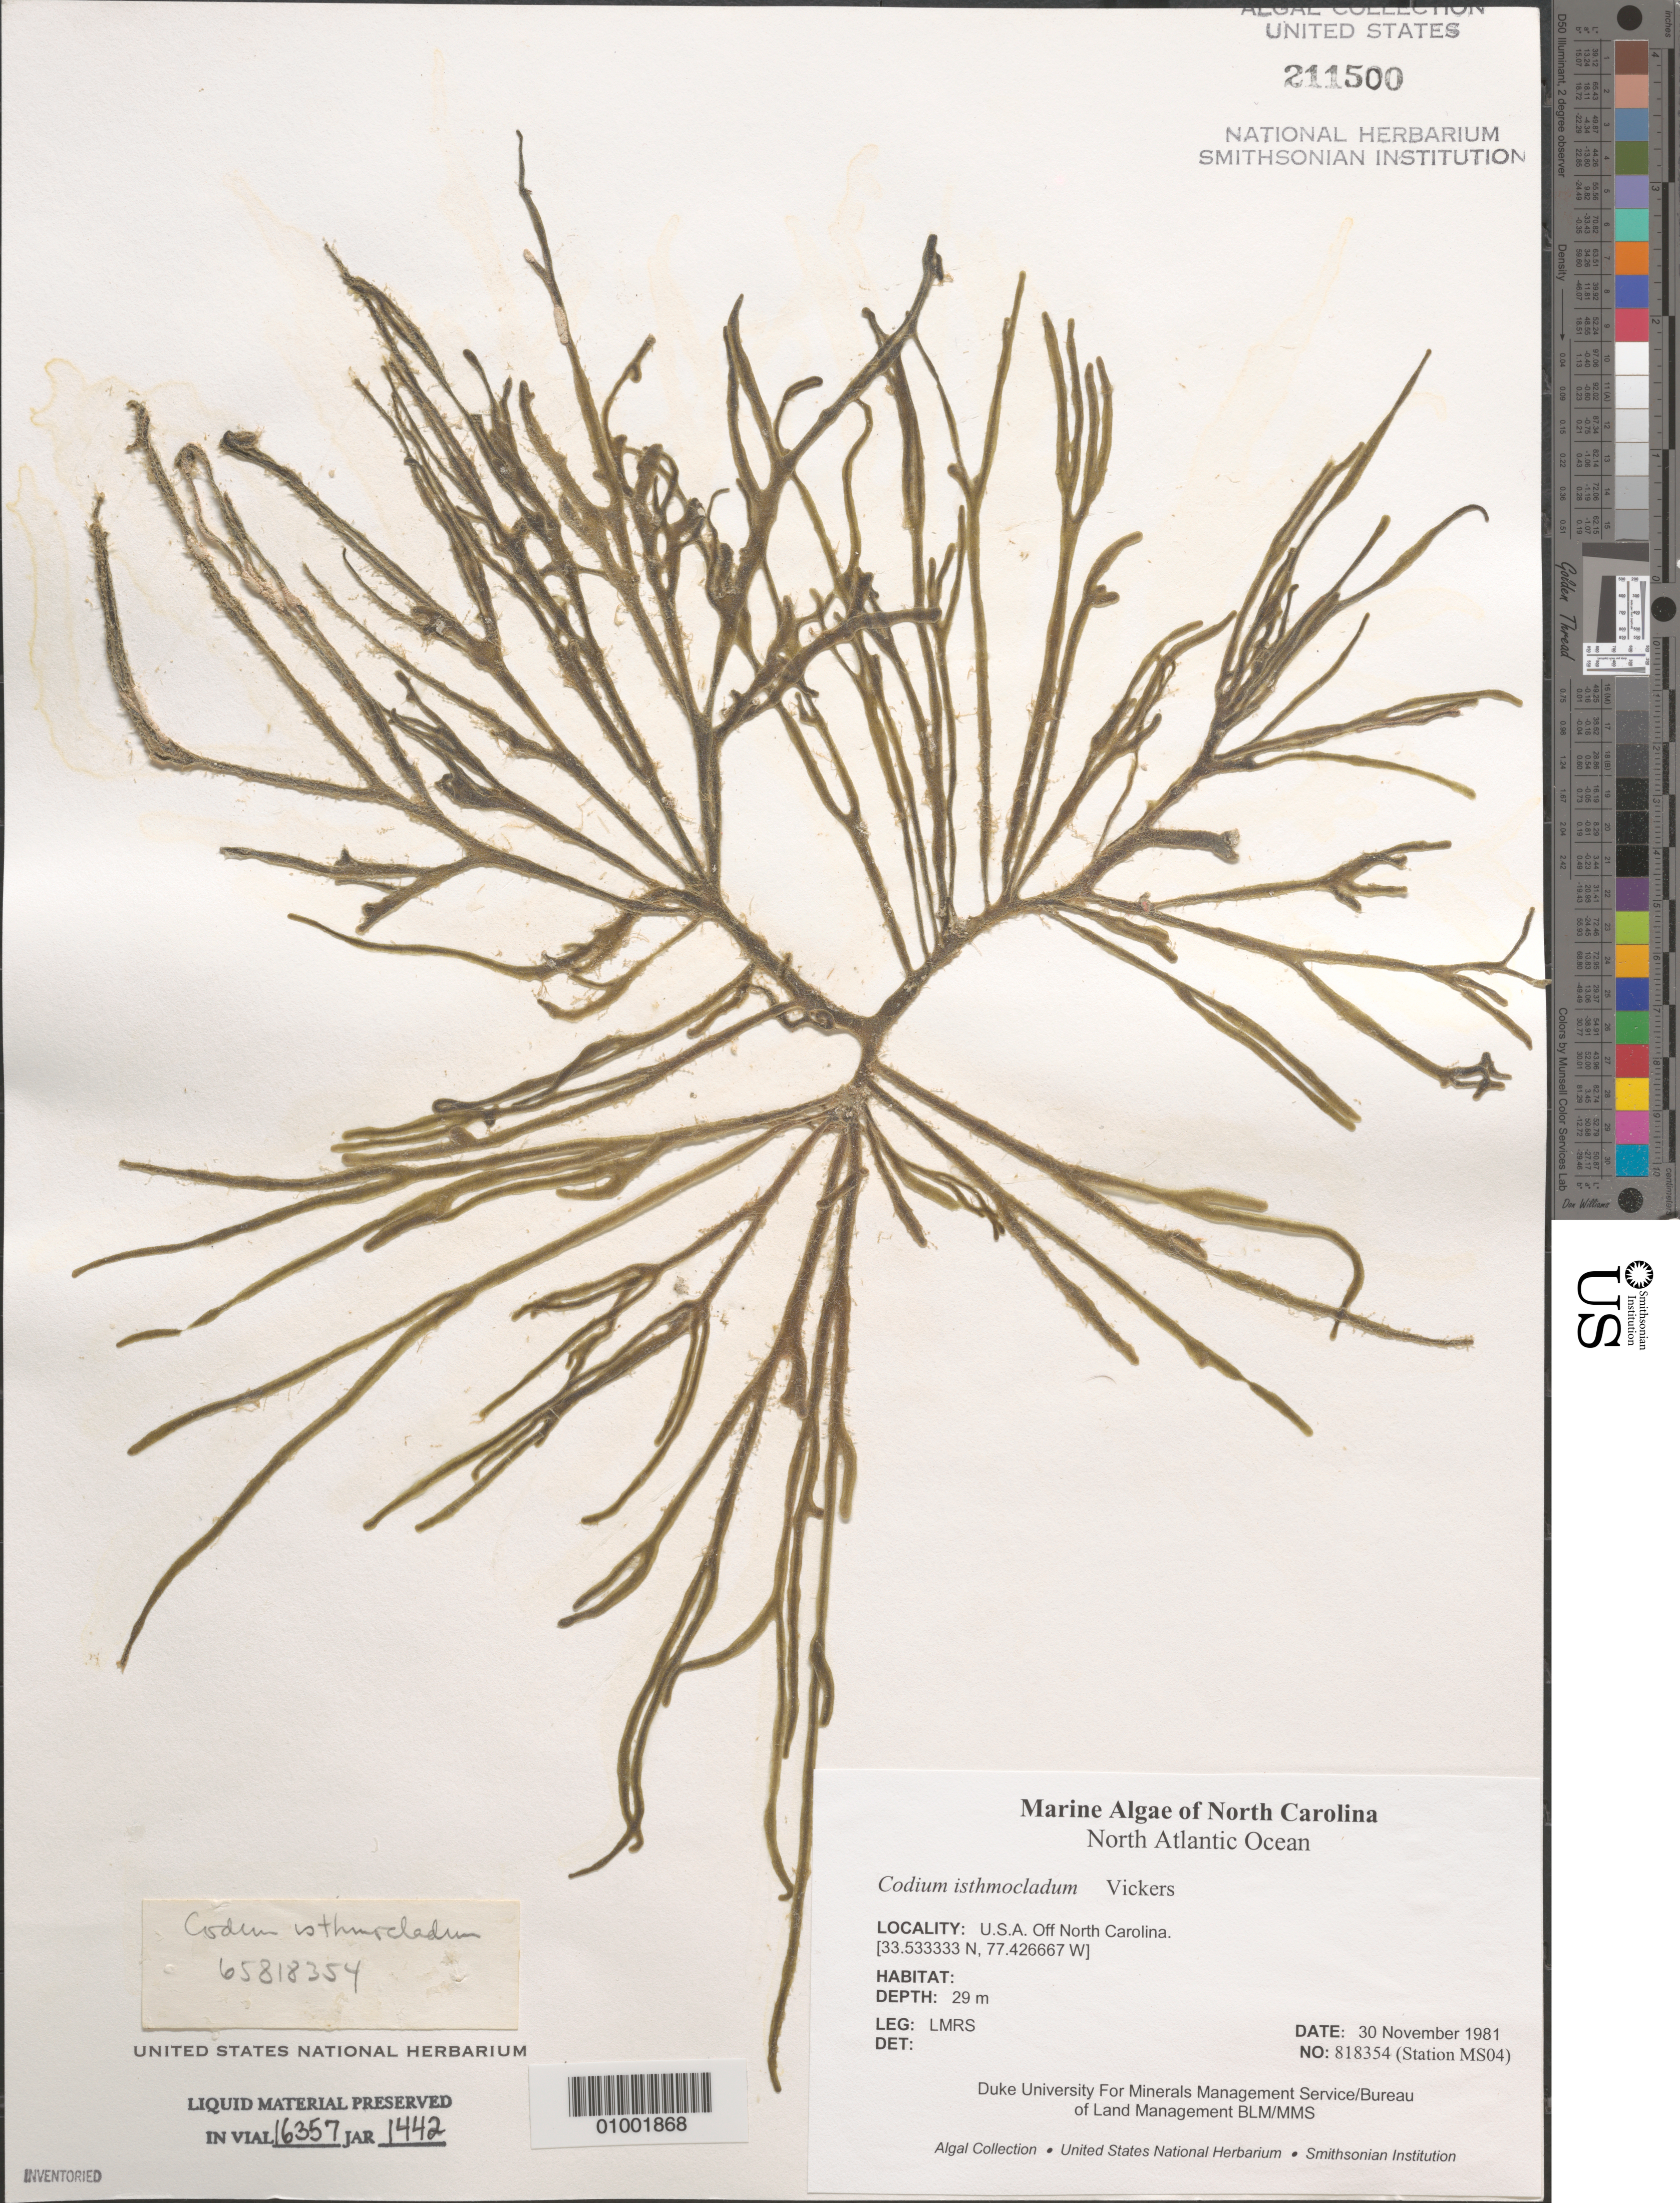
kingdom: Plantae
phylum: Chlorophyta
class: Ulvophyceae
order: Bryopsidales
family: Codiaceae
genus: Codium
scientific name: Codium isthmocladum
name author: Vickers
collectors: LMRS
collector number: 818354 (Station MS04)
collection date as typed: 30 Nov 1981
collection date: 1981-11-30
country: United States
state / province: North Carolina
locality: North Atlantic Ocean off North Carolina coast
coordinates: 33.533333 N, 77.426667 W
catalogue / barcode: US 211500